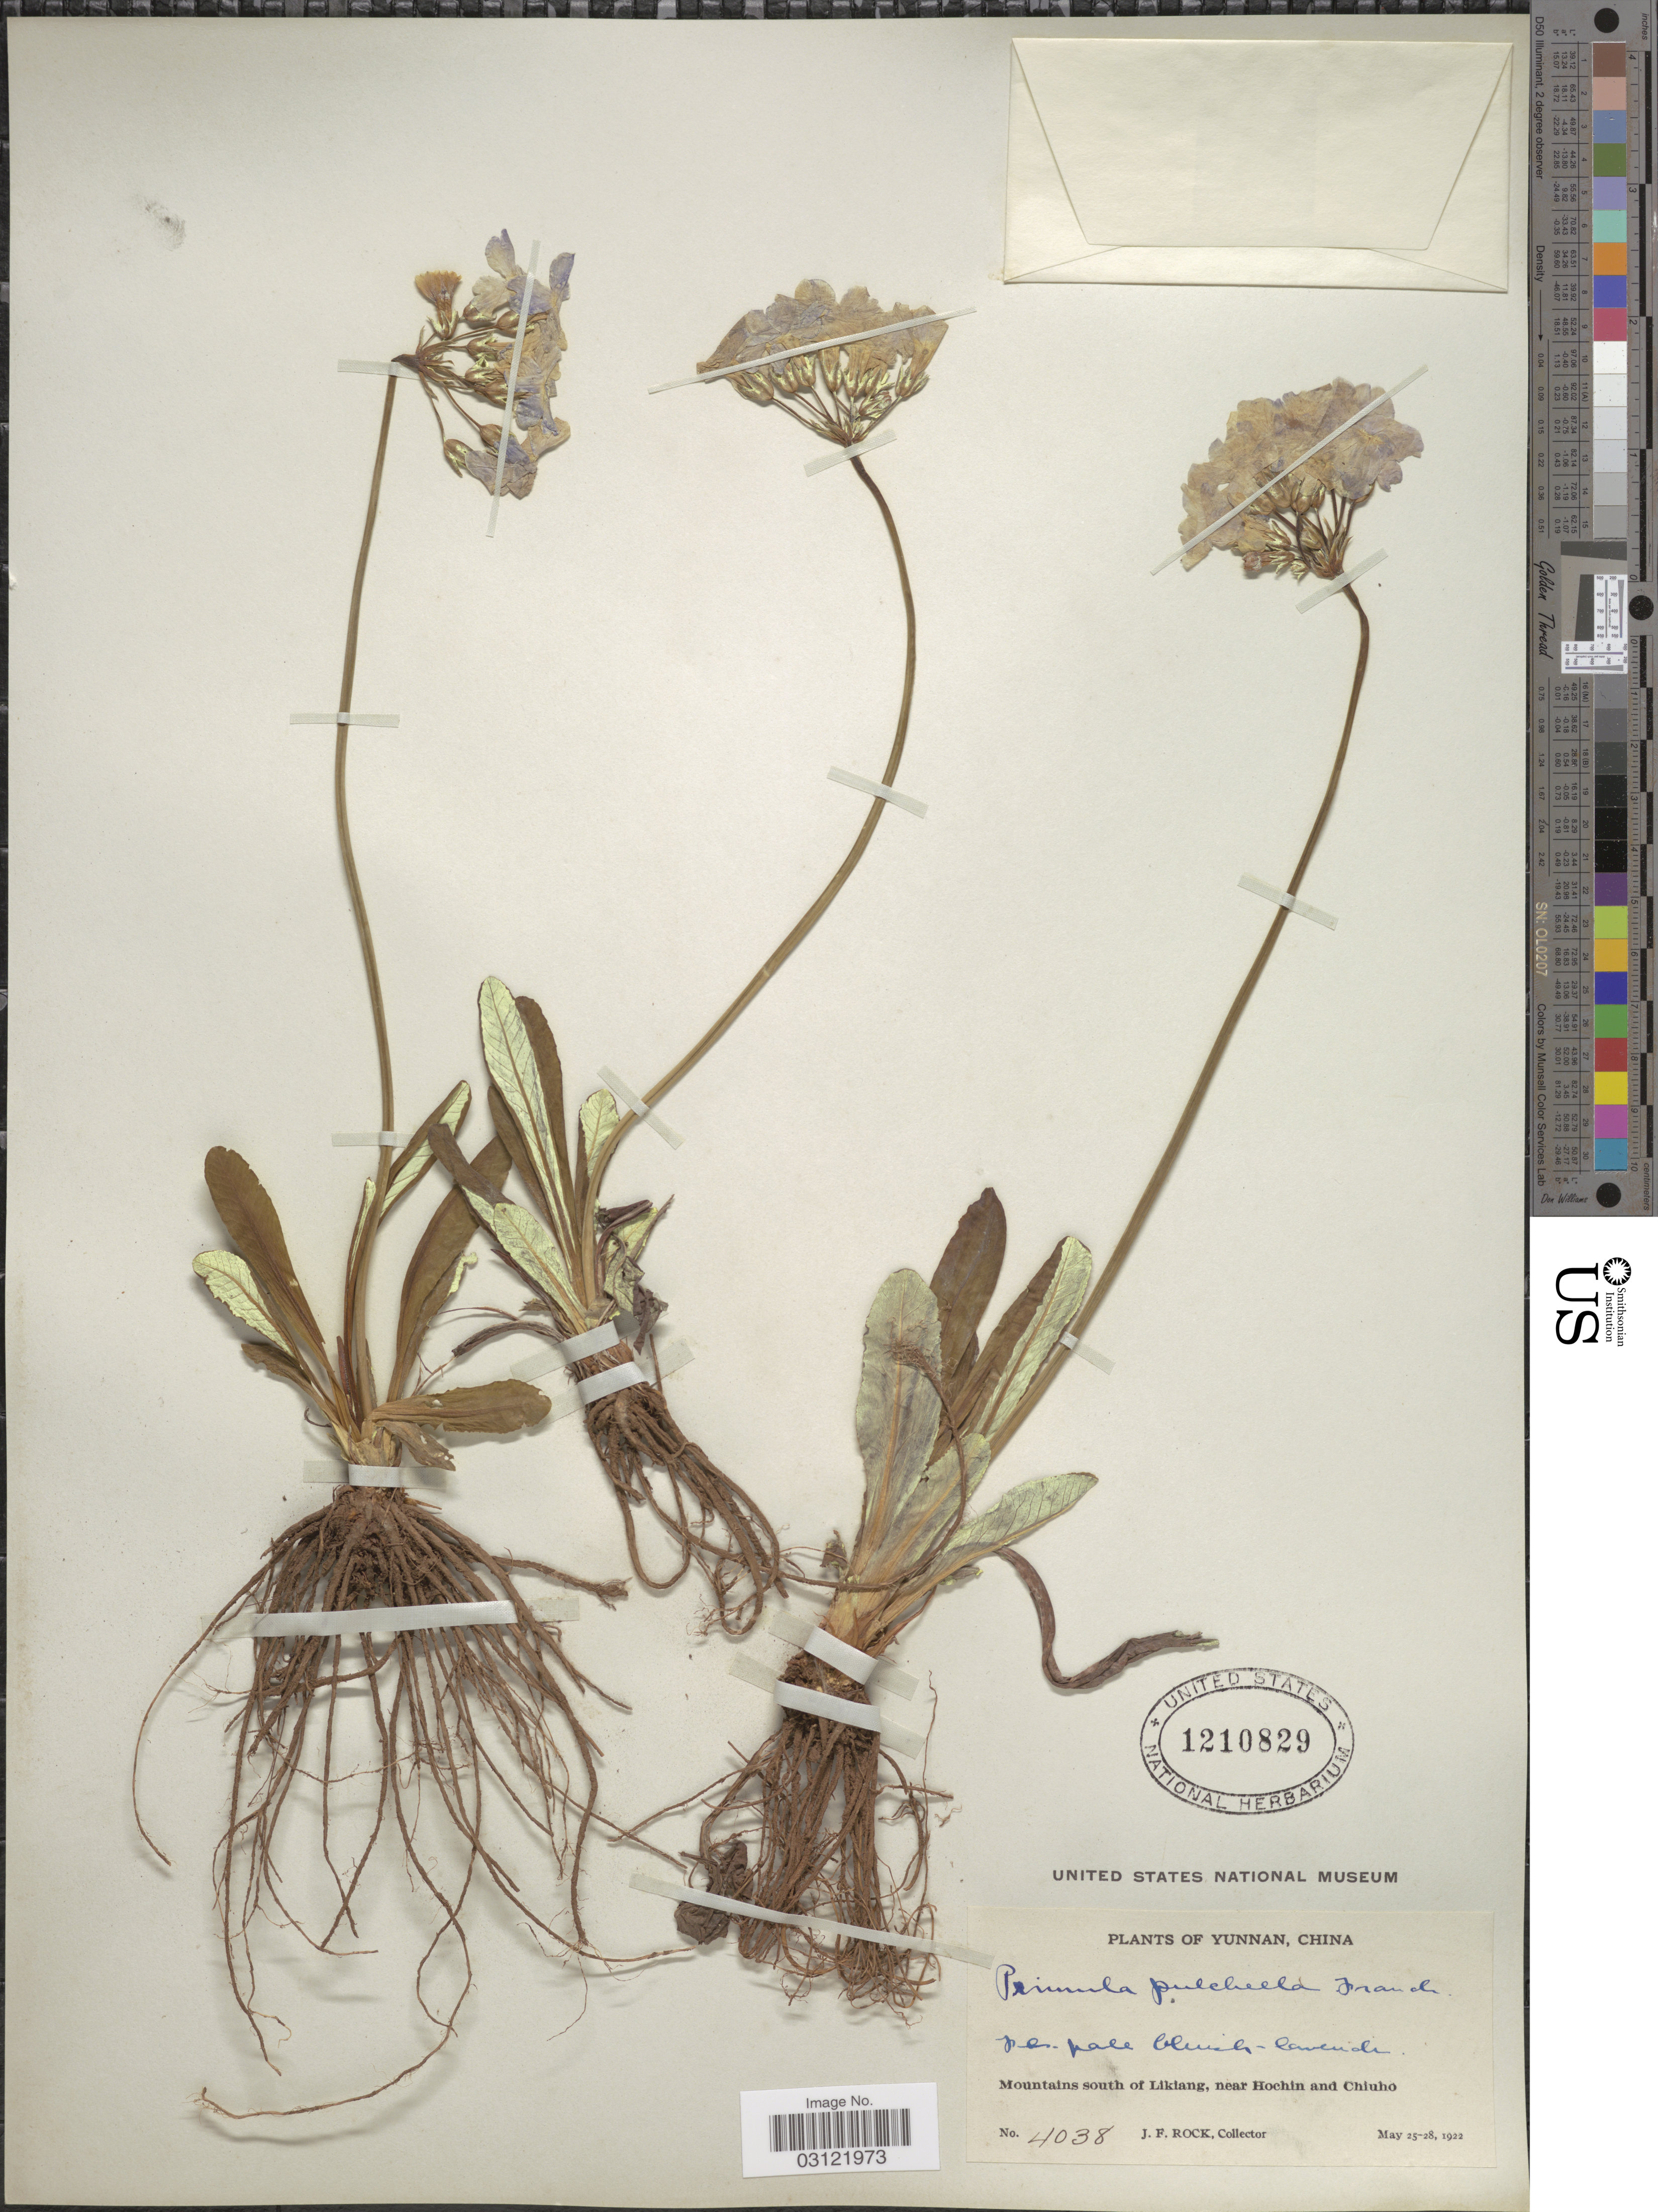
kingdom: Plantae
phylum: Tracheophyta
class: Magnoliopsida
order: Ericales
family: Primulaceae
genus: Primula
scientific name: Primula pulchella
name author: Franch.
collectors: J. Rock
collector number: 4038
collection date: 1922-05-25/1922-05-28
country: China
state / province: Yunnan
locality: Mountains south of Likiang, near Hochin and Chiuho.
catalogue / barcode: US 1210829